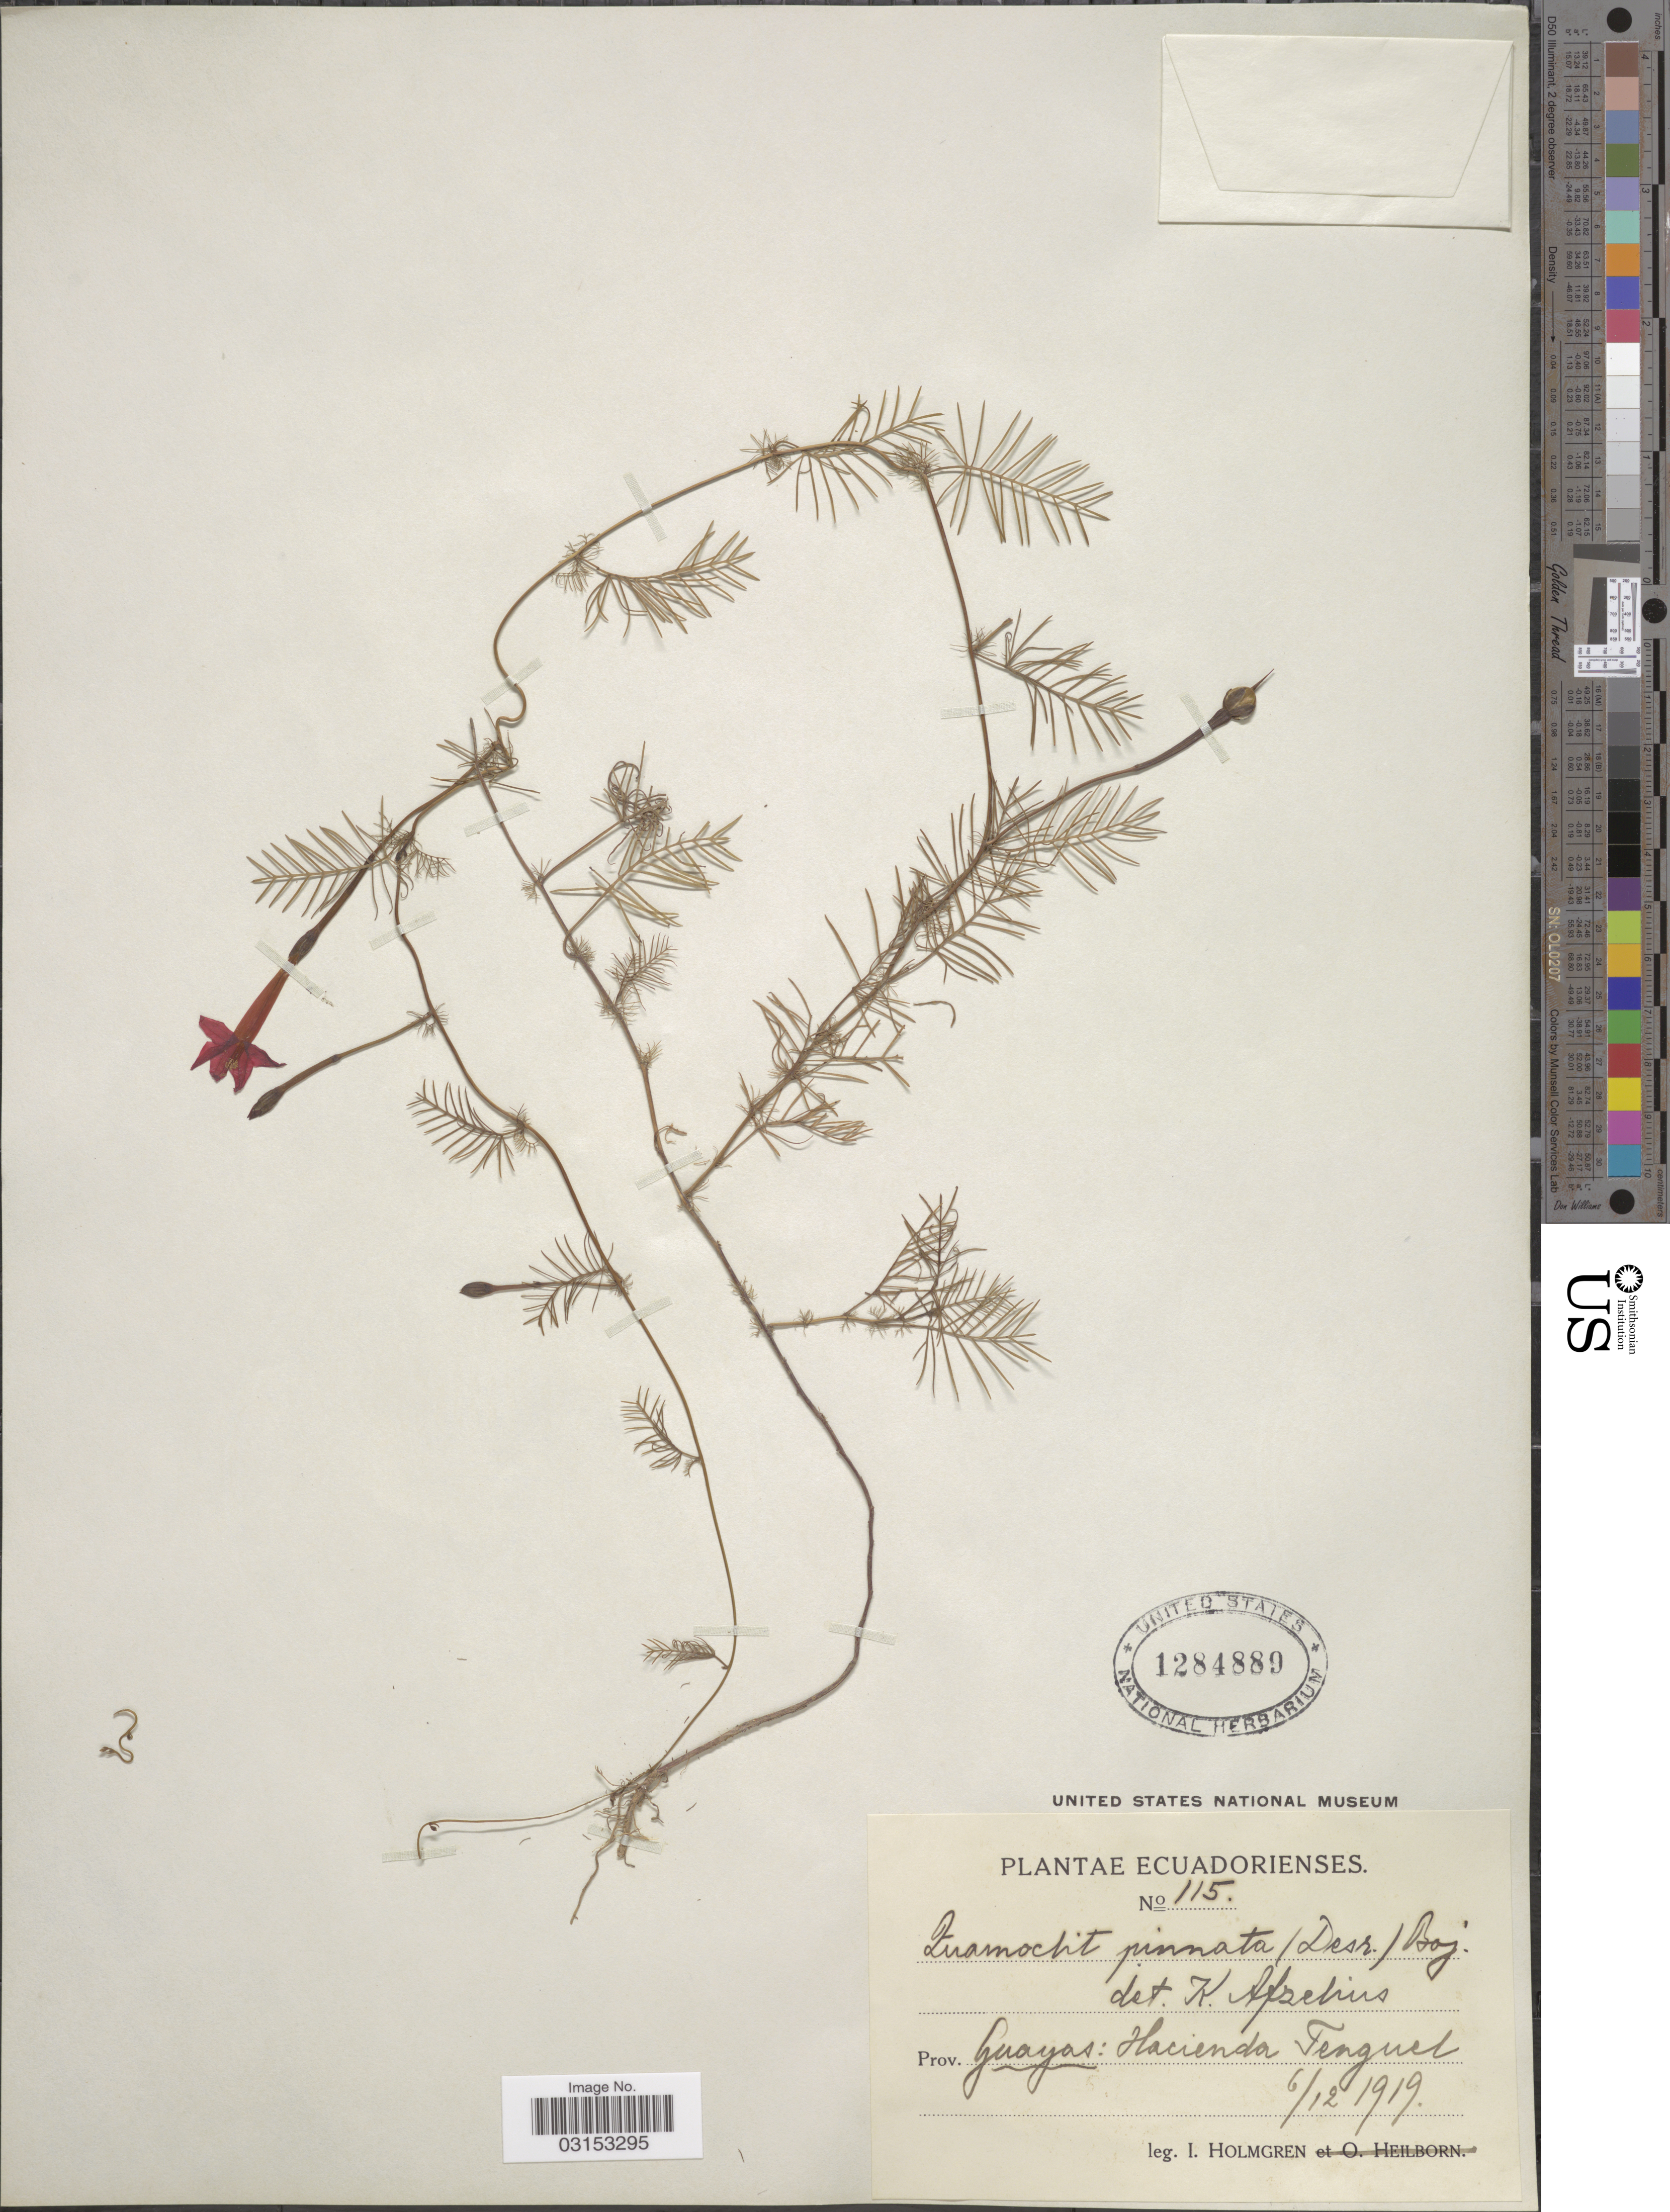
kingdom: Plantae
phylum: Tracheophyta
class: Magnoliopsida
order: Solanales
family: Convolvulaceae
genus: Ipomoea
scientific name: Ipomoea quamoclit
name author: L.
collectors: I. Holmgren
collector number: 115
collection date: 1919-12-06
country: Ecuador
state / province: Guayas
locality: Hacienda Tenguel.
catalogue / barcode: US 1284889